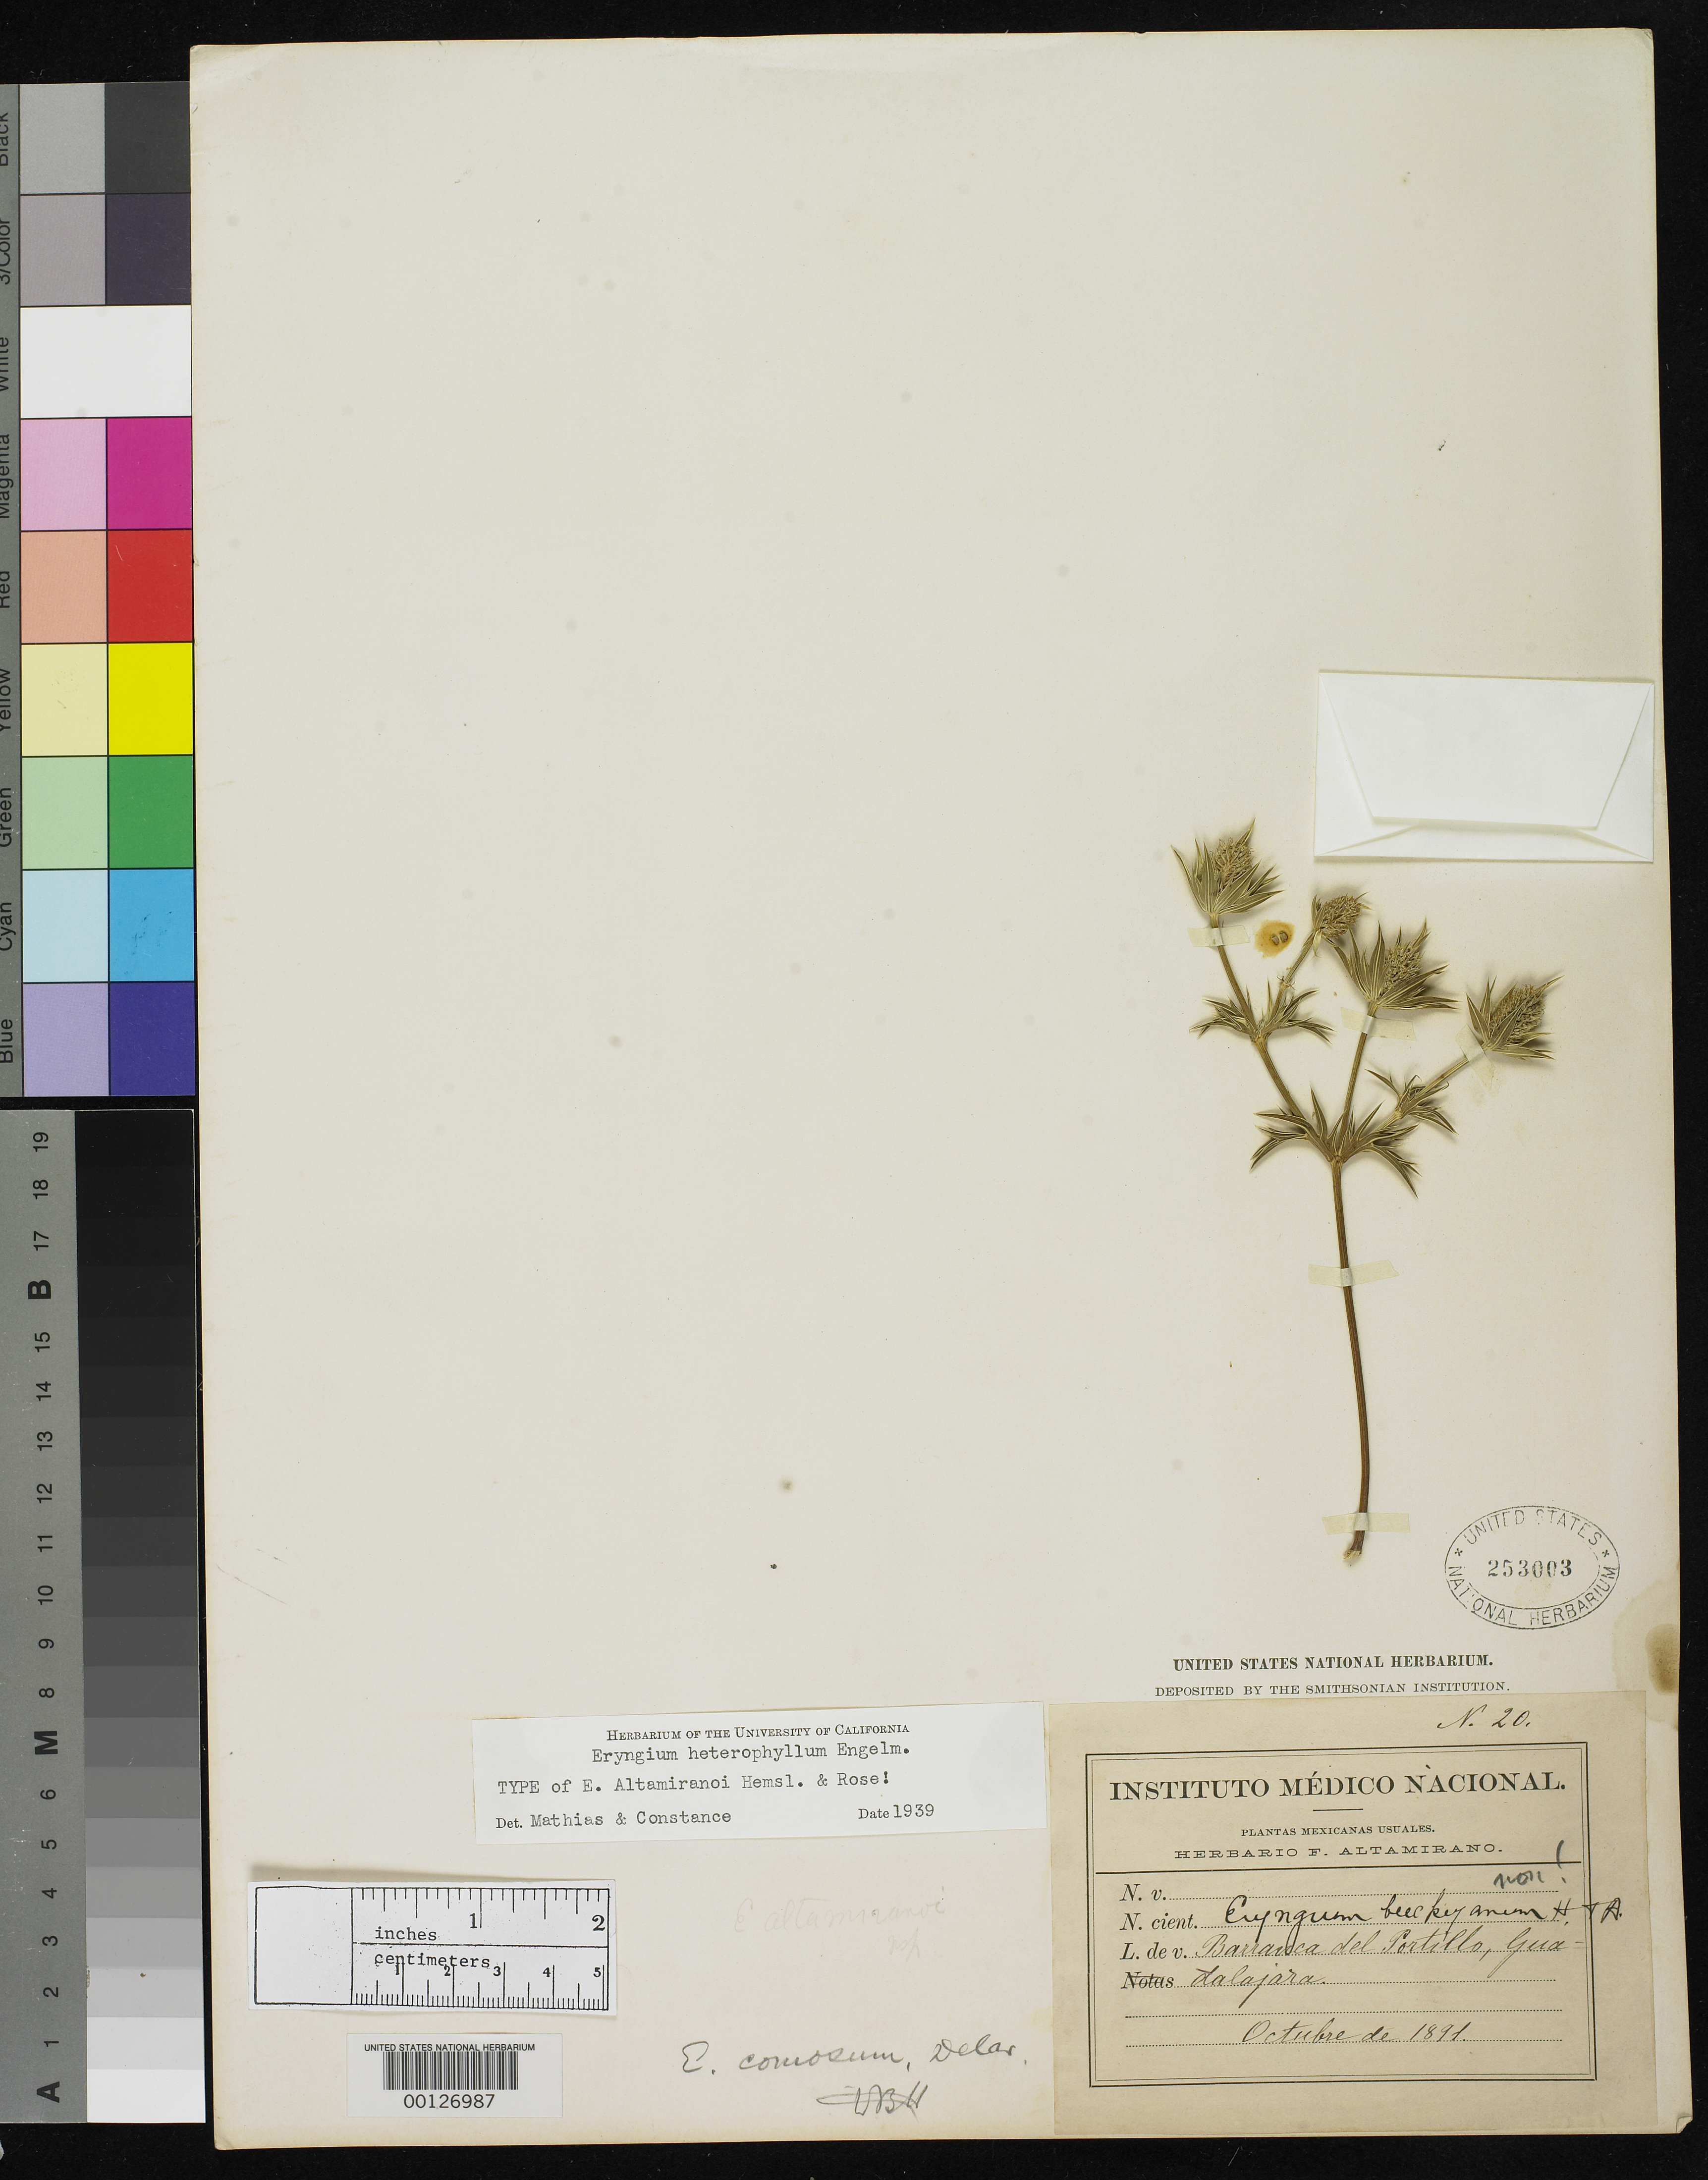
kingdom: Plantae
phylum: Tracheophyta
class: Magnoliopsida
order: Apiales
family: Apiaceae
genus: Eryngium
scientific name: Eryngium altamiranoi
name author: Hemsl. & Rose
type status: Holotype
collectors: F. Altamirano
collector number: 20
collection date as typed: Oct 1891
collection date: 1891-10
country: Mexico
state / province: Jalisco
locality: Near Guadalajara.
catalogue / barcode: US 253003